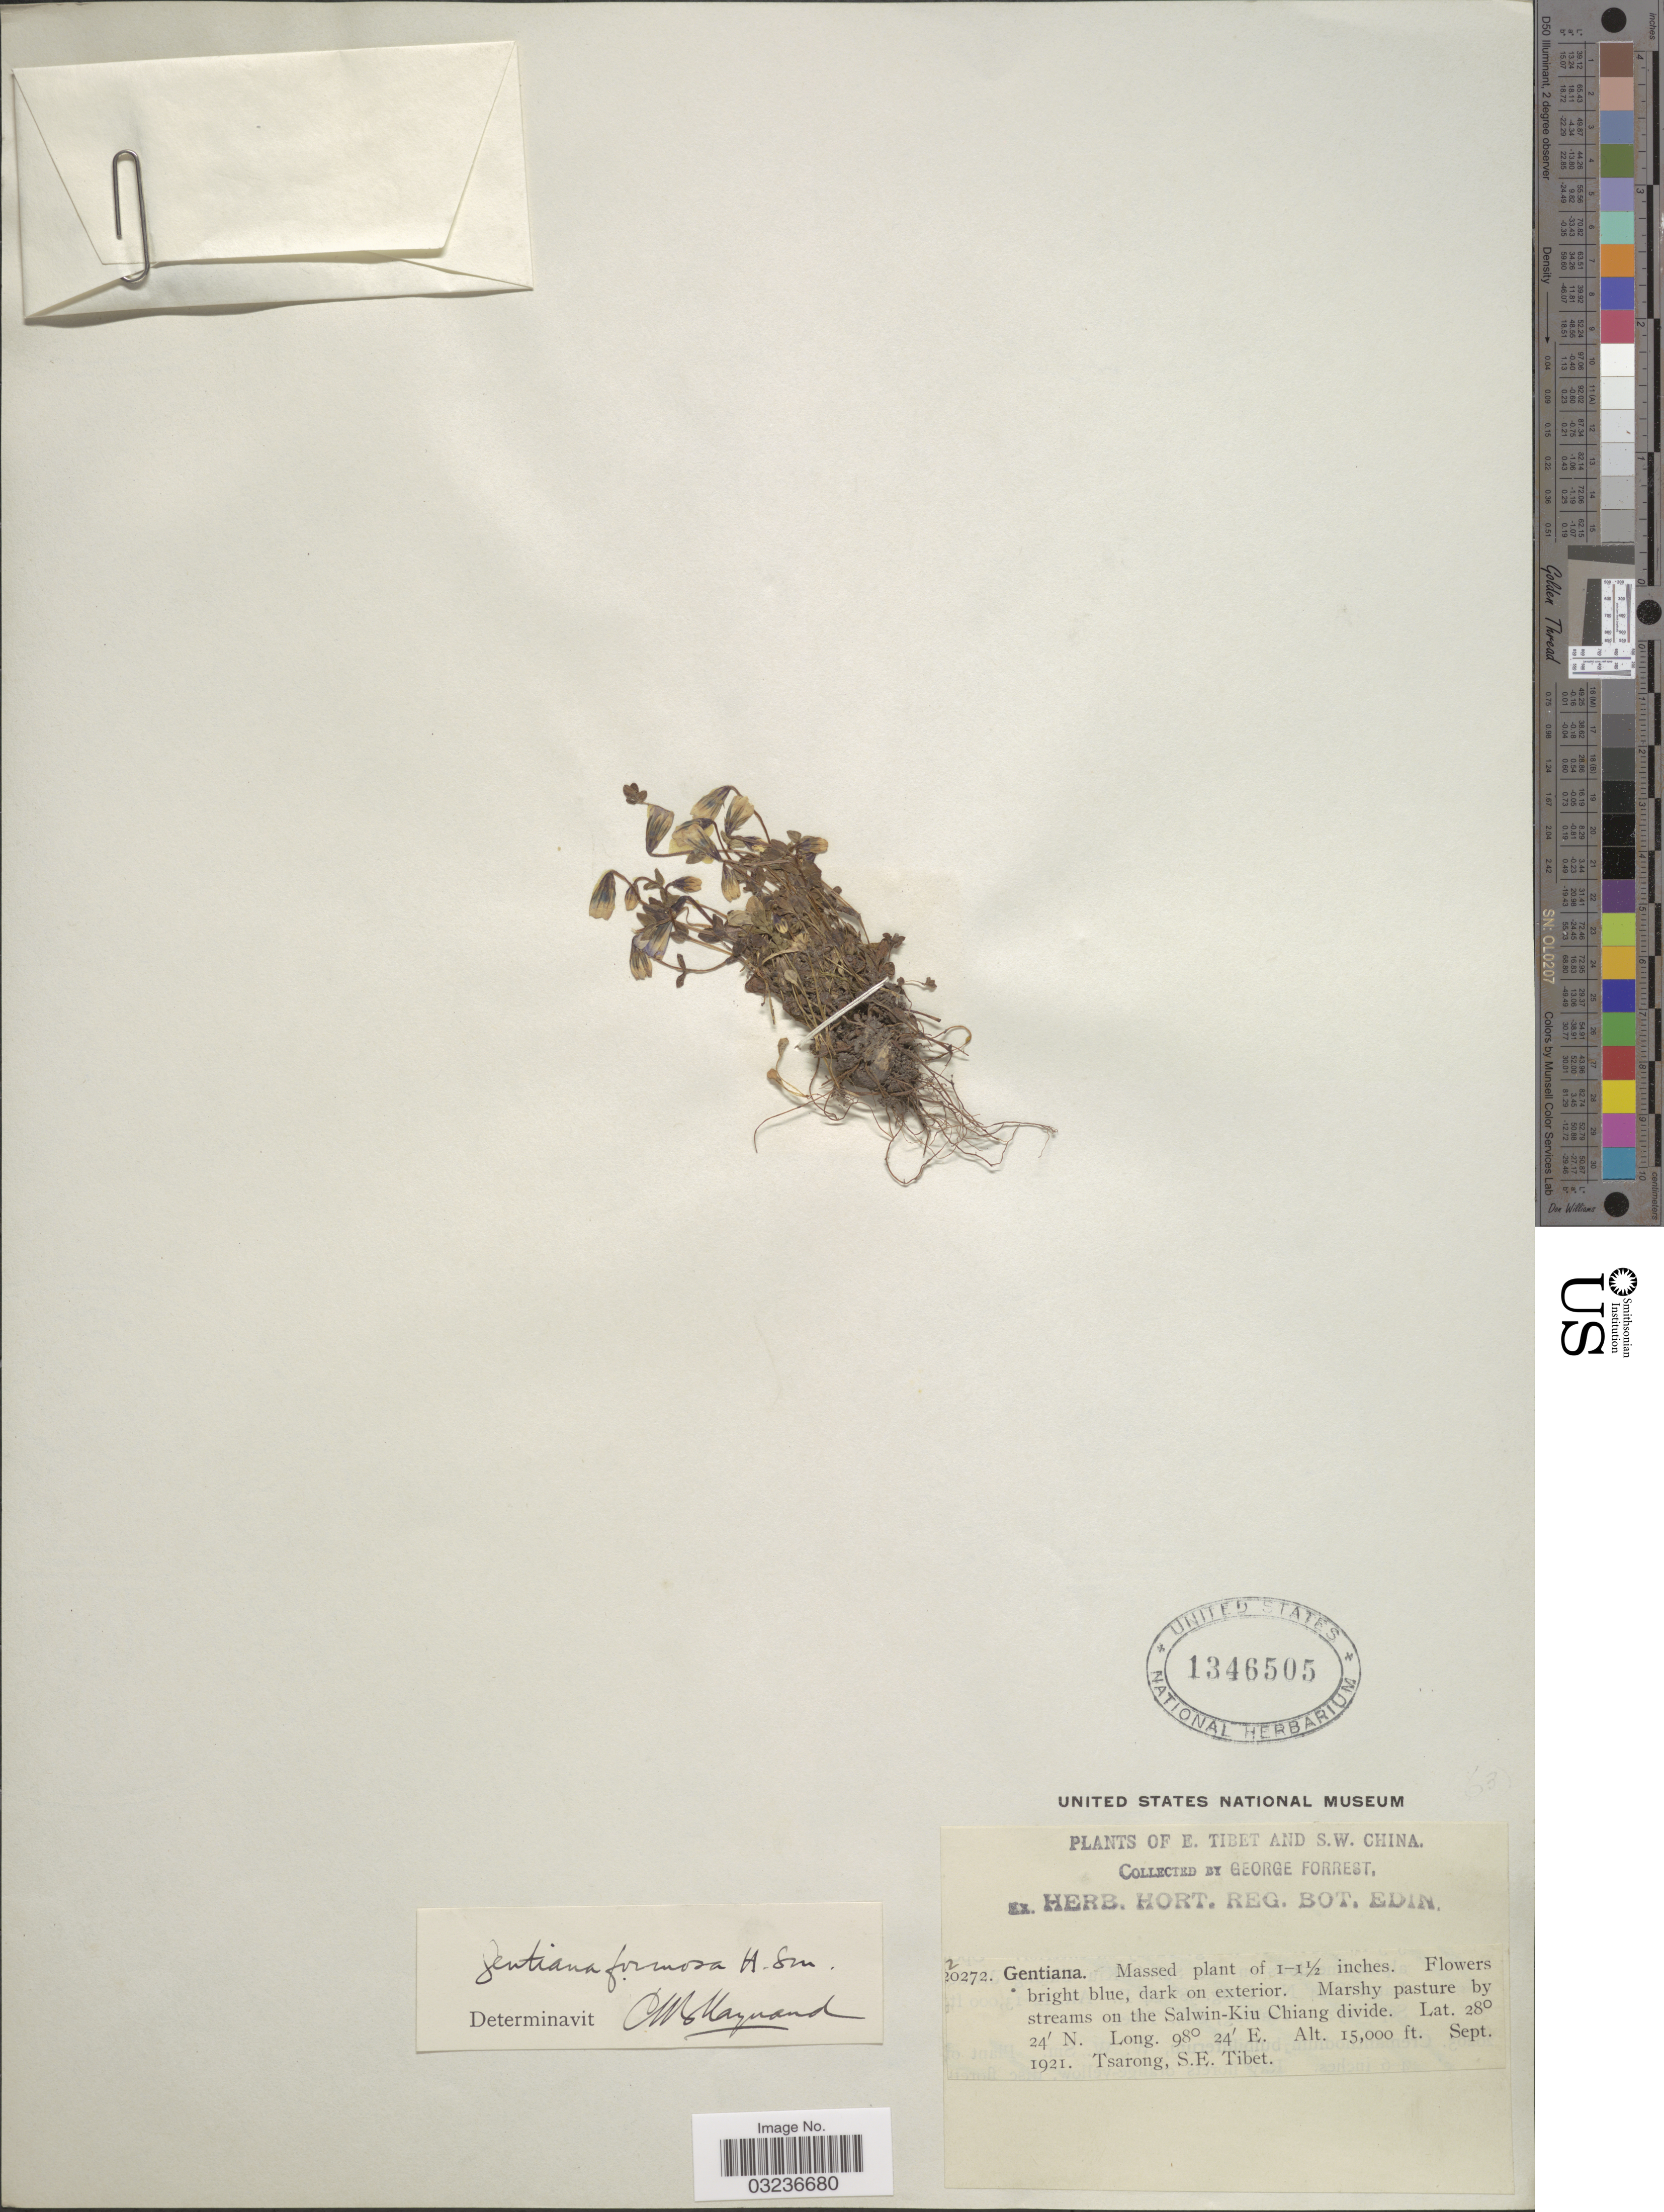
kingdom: Plantae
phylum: Tracheophyta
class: Magnoliopsida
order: Gentianales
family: Gentianaceae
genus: Gentiana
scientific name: Gentiana formosa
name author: Harry Sm.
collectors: G. Forrest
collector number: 20272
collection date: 1921-09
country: China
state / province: Xizang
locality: E. Tibet And S.W. China, Marshy pasture by streams on the Salwin-Kiu Chiang divide, Tsarong, S.E. Tibet.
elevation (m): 4572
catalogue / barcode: US 1346505